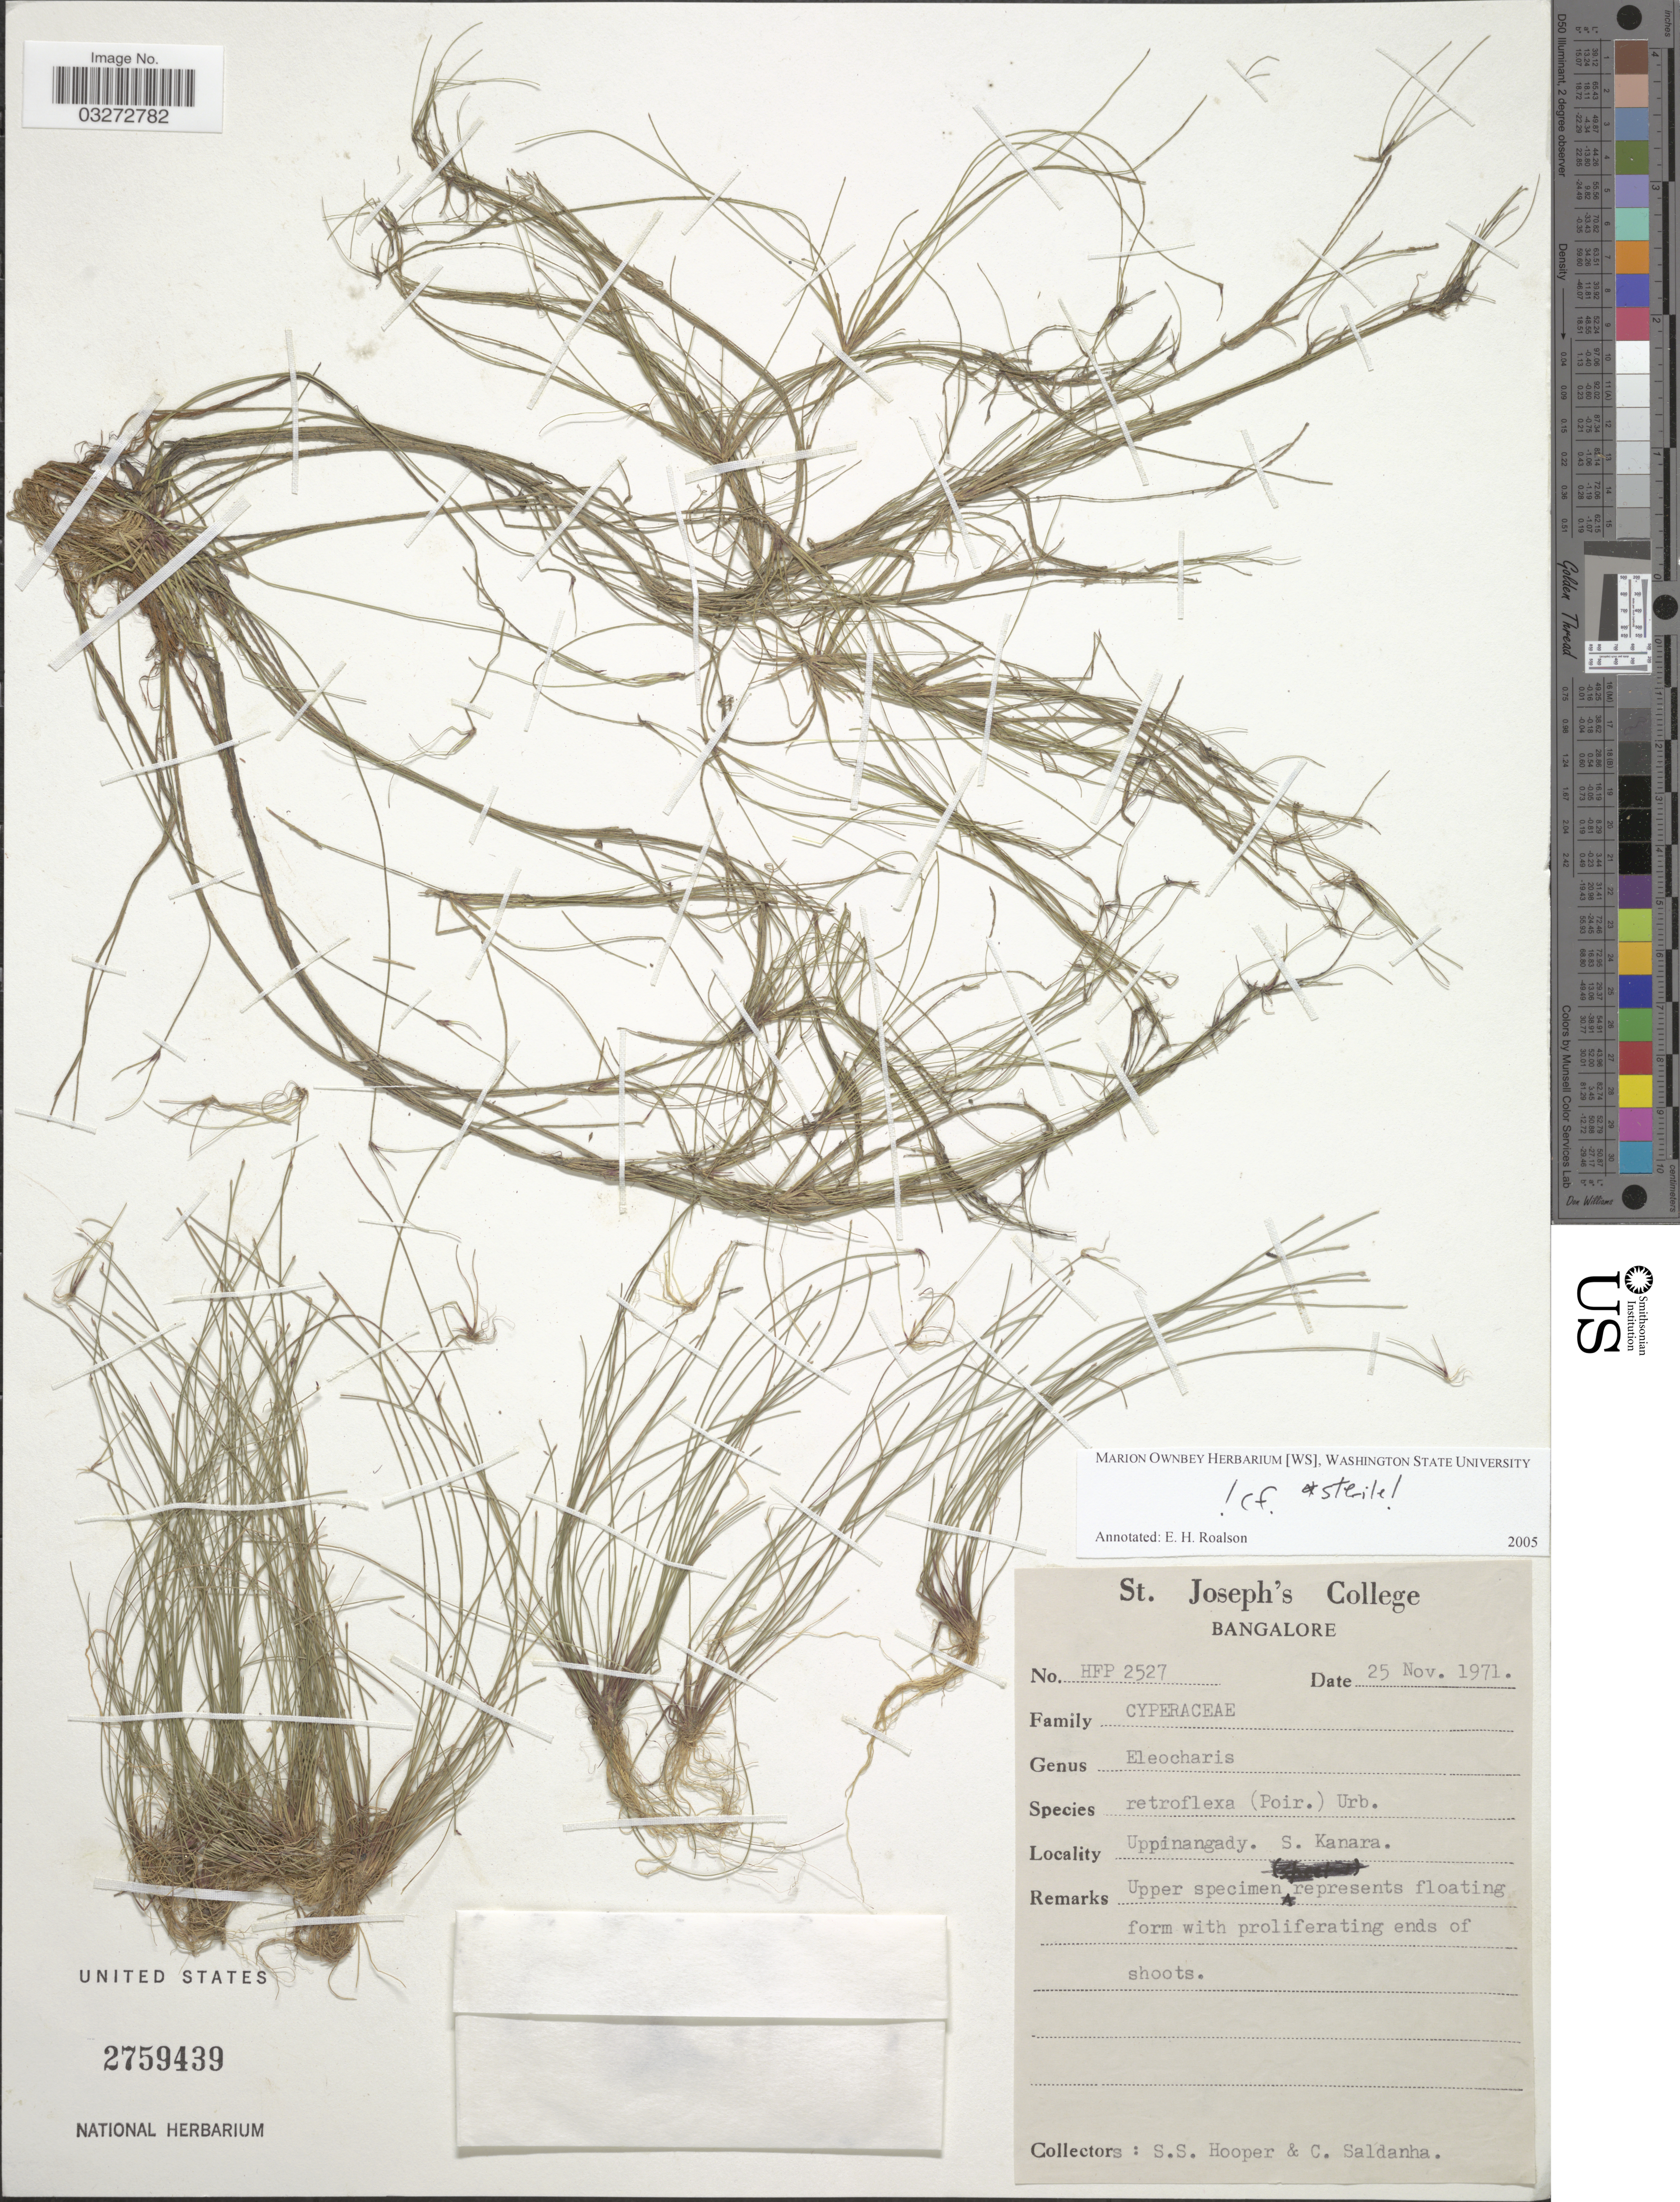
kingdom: Plantae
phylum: Tracheophyta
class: Liliopsida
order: Poales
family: Cyperaceae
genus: Eleocharis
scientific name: Eleocharis retroflexa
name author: (Poir.) Urb.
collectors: S. S. Hooper & C. Saldanha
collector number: HFP 2527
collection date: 1971-11-25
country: India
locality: Uppinangady. S. Kanara.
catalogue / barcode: US 2759439